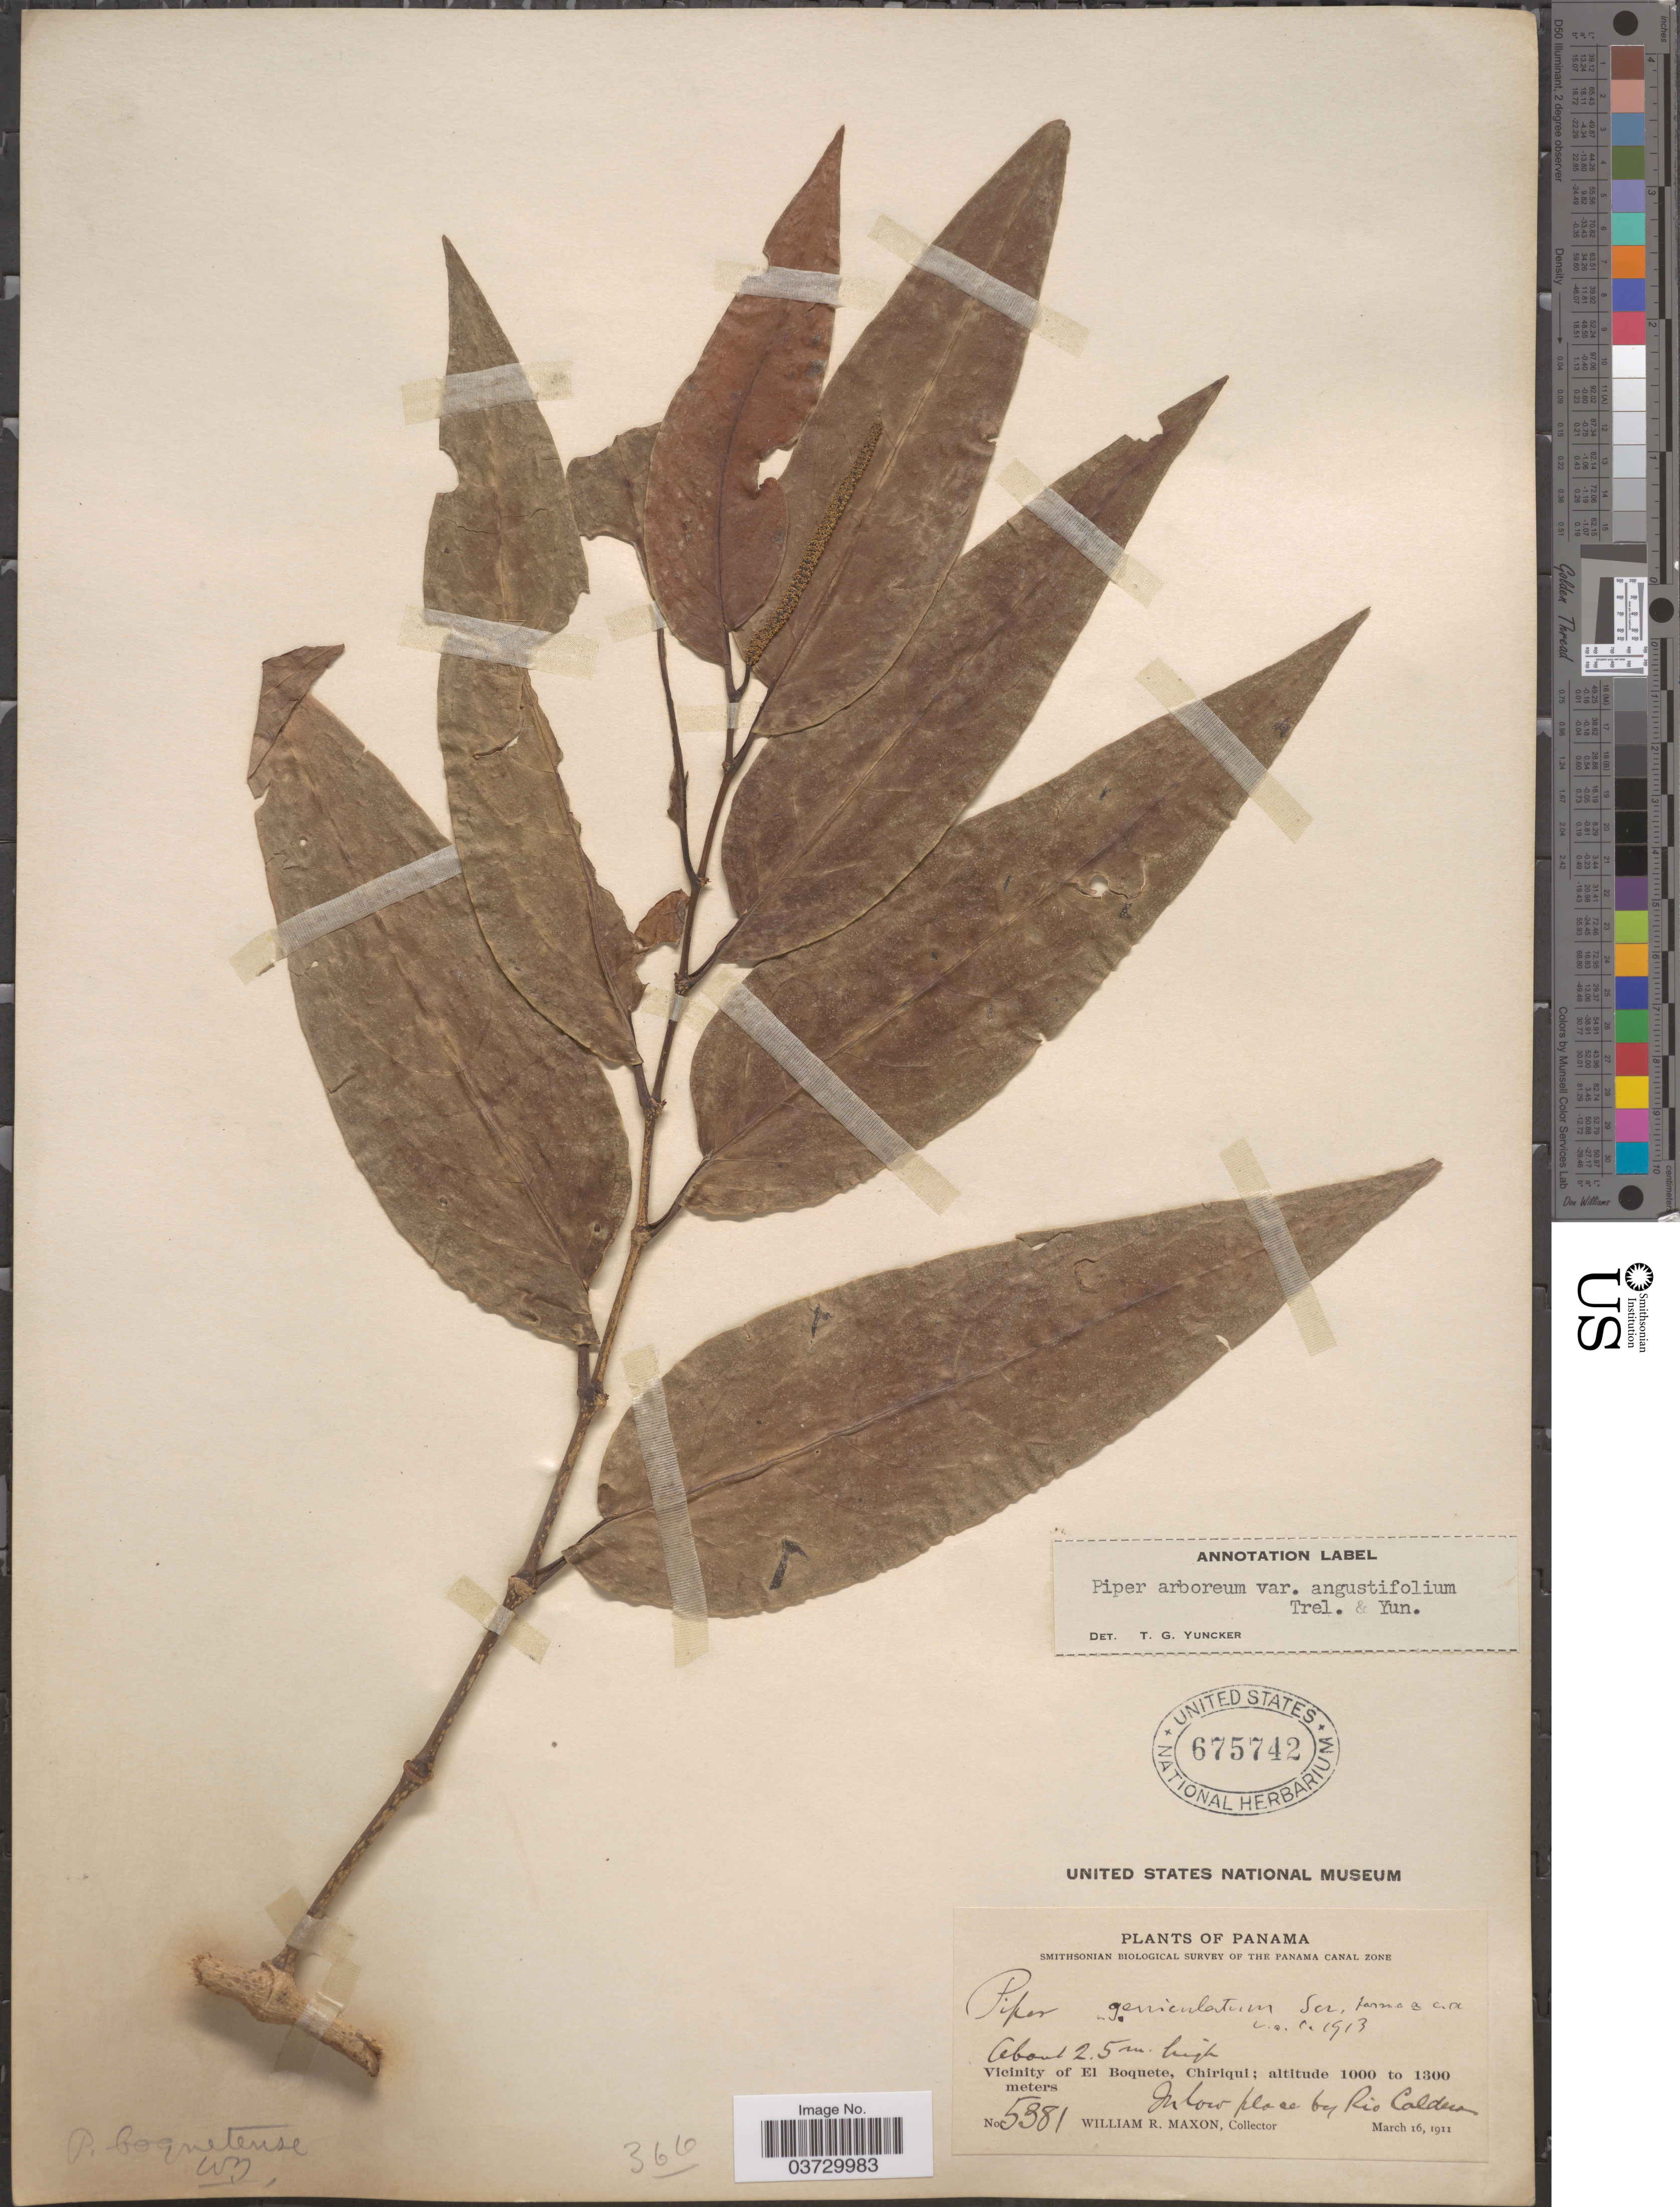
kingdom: Plantae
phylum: Tracheophyta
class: Magnoliopsida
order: Piperales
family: Piperaceae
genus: Piper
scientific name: Piper arboreum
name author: Aubl.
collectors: W. R. Maxon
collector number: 5381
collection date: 1911-03-16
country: Panama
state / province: Chiriqui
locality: Vicinity of El Boquete. In low place by Rio Caldera.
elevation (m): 1000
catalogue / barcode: US 675742